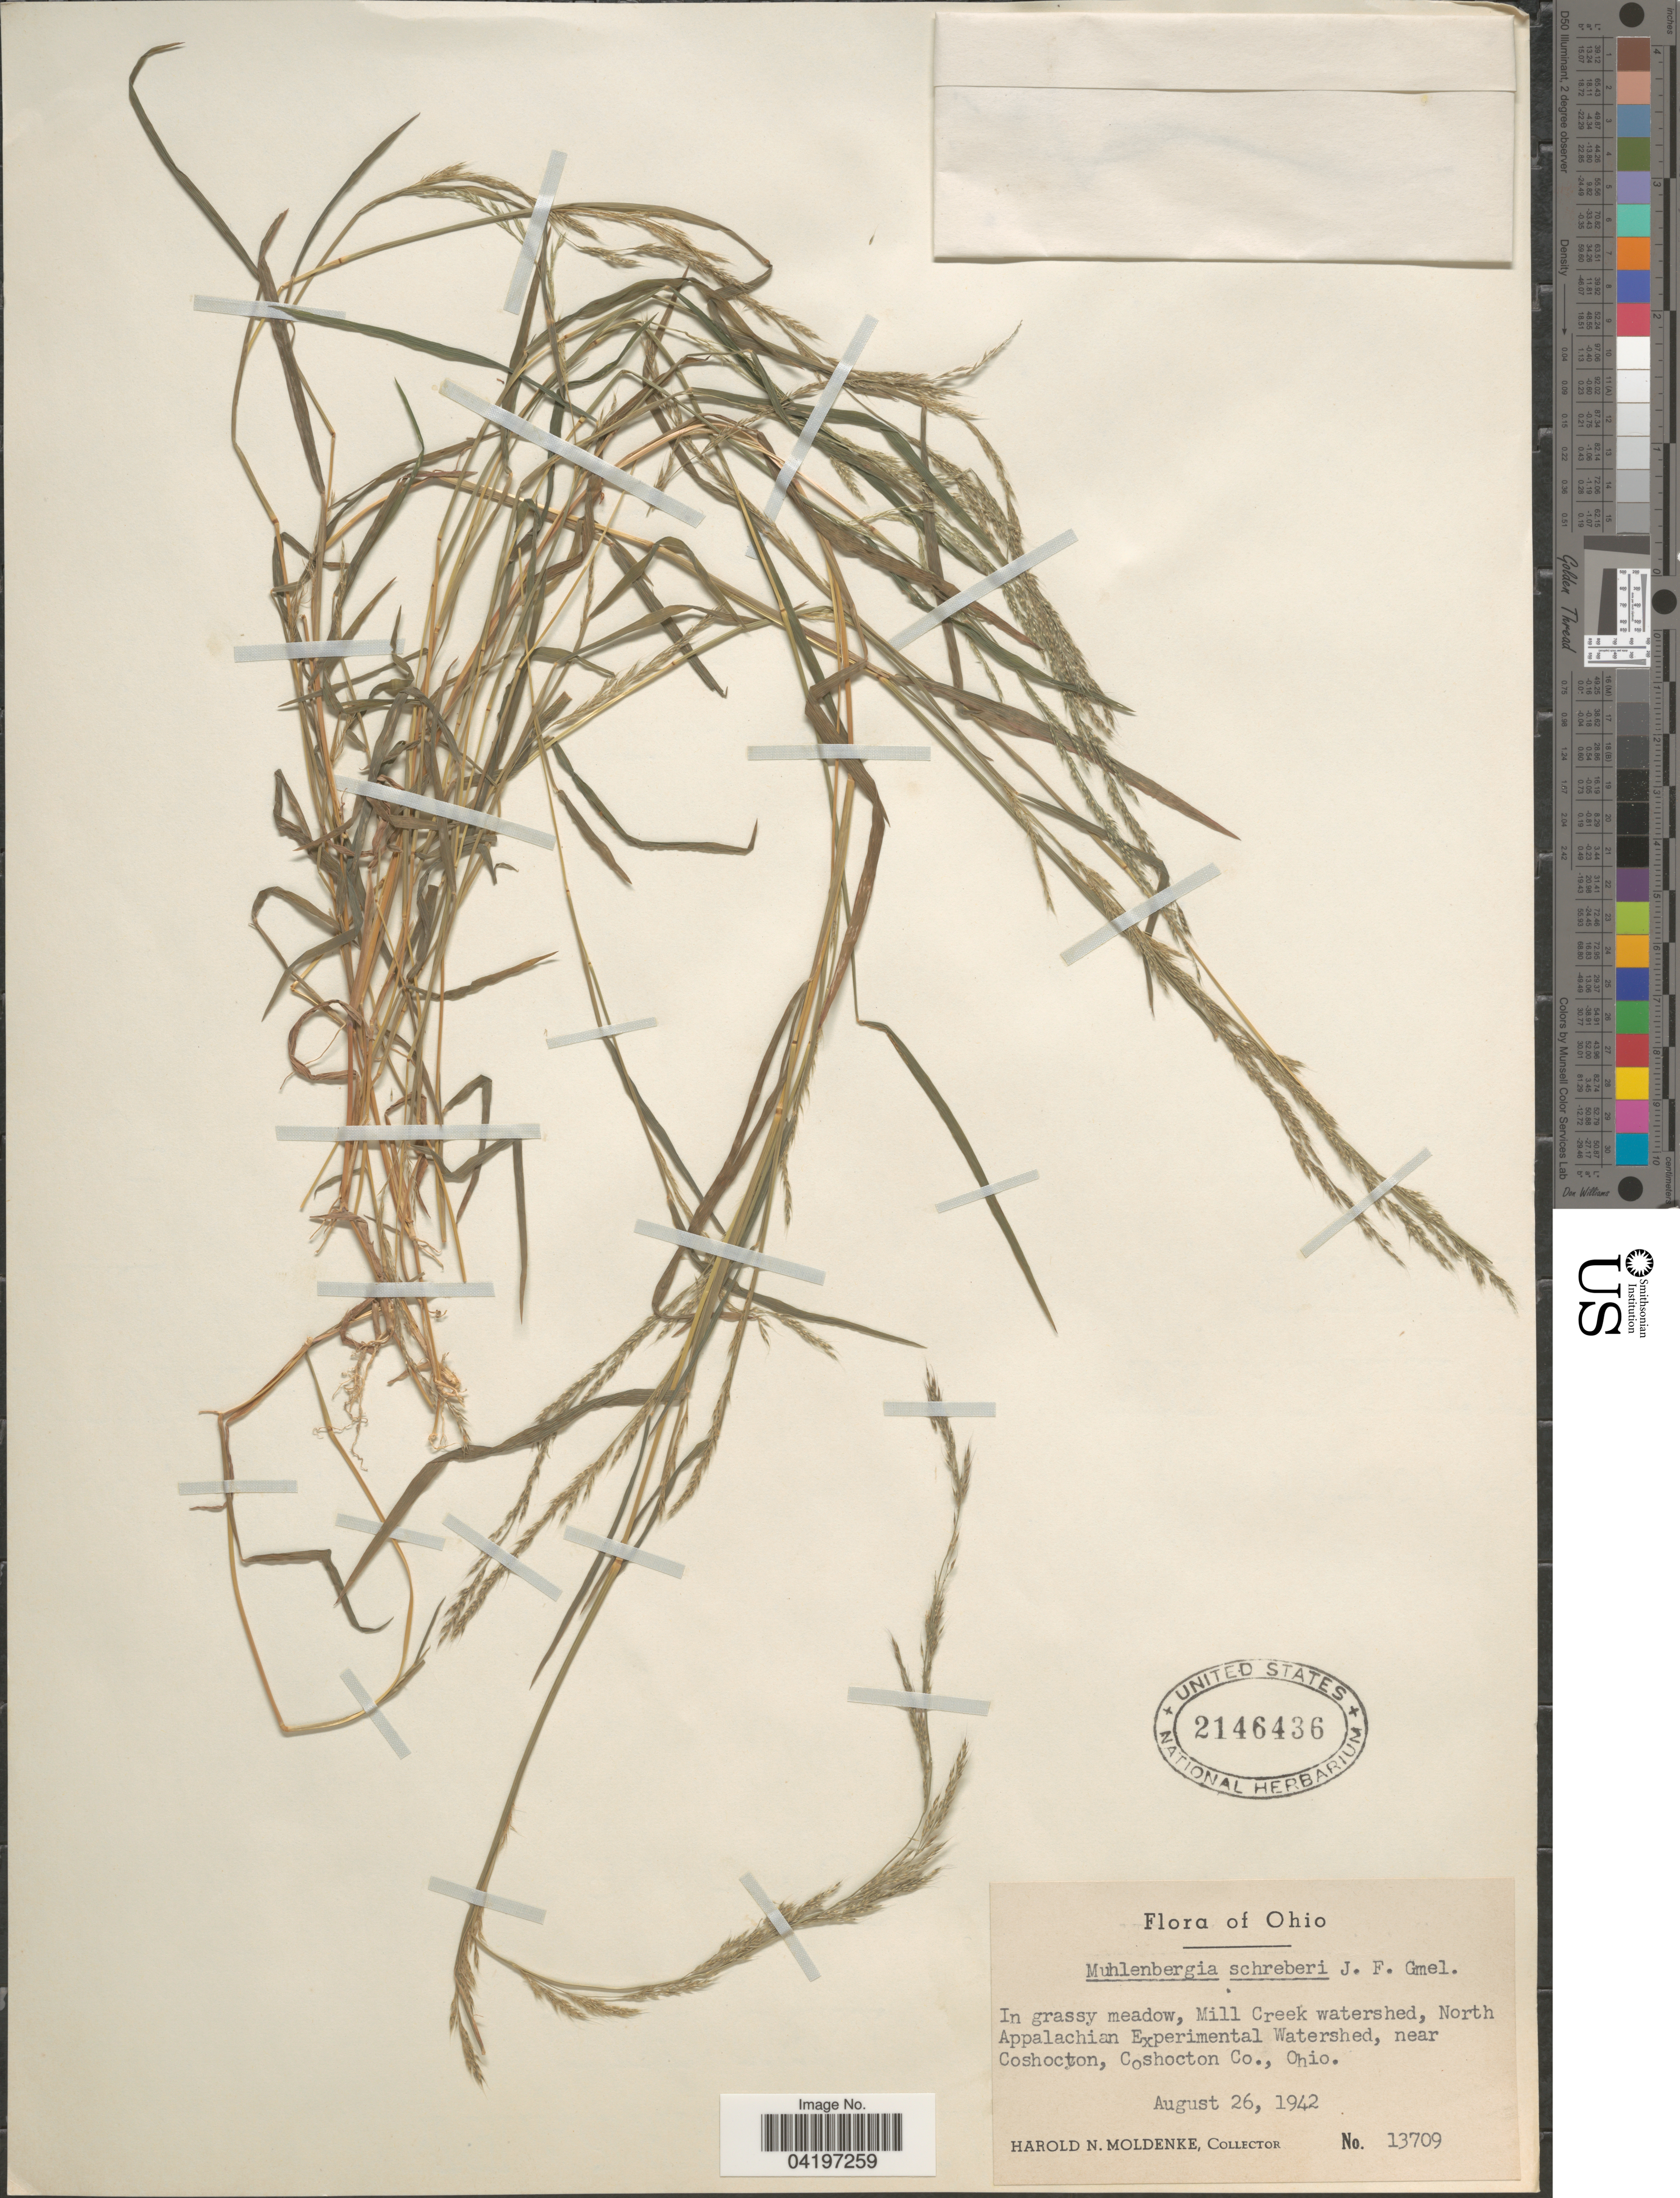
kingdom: Plantae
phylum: Tracheophyta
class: Liliopsida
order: Poales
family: Poaceae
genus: Muhlenbergia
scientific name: Muhlenbergia schreberi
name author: J.F. Gmel.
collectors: H. N. Moldenke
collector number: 13709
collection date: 1942-08-26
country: United States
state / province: Ohio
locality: Mill Creek watershed, North Appalachian Experimental Watershed, near Coshocton, Coshocton Co.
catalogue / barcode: US 2146436